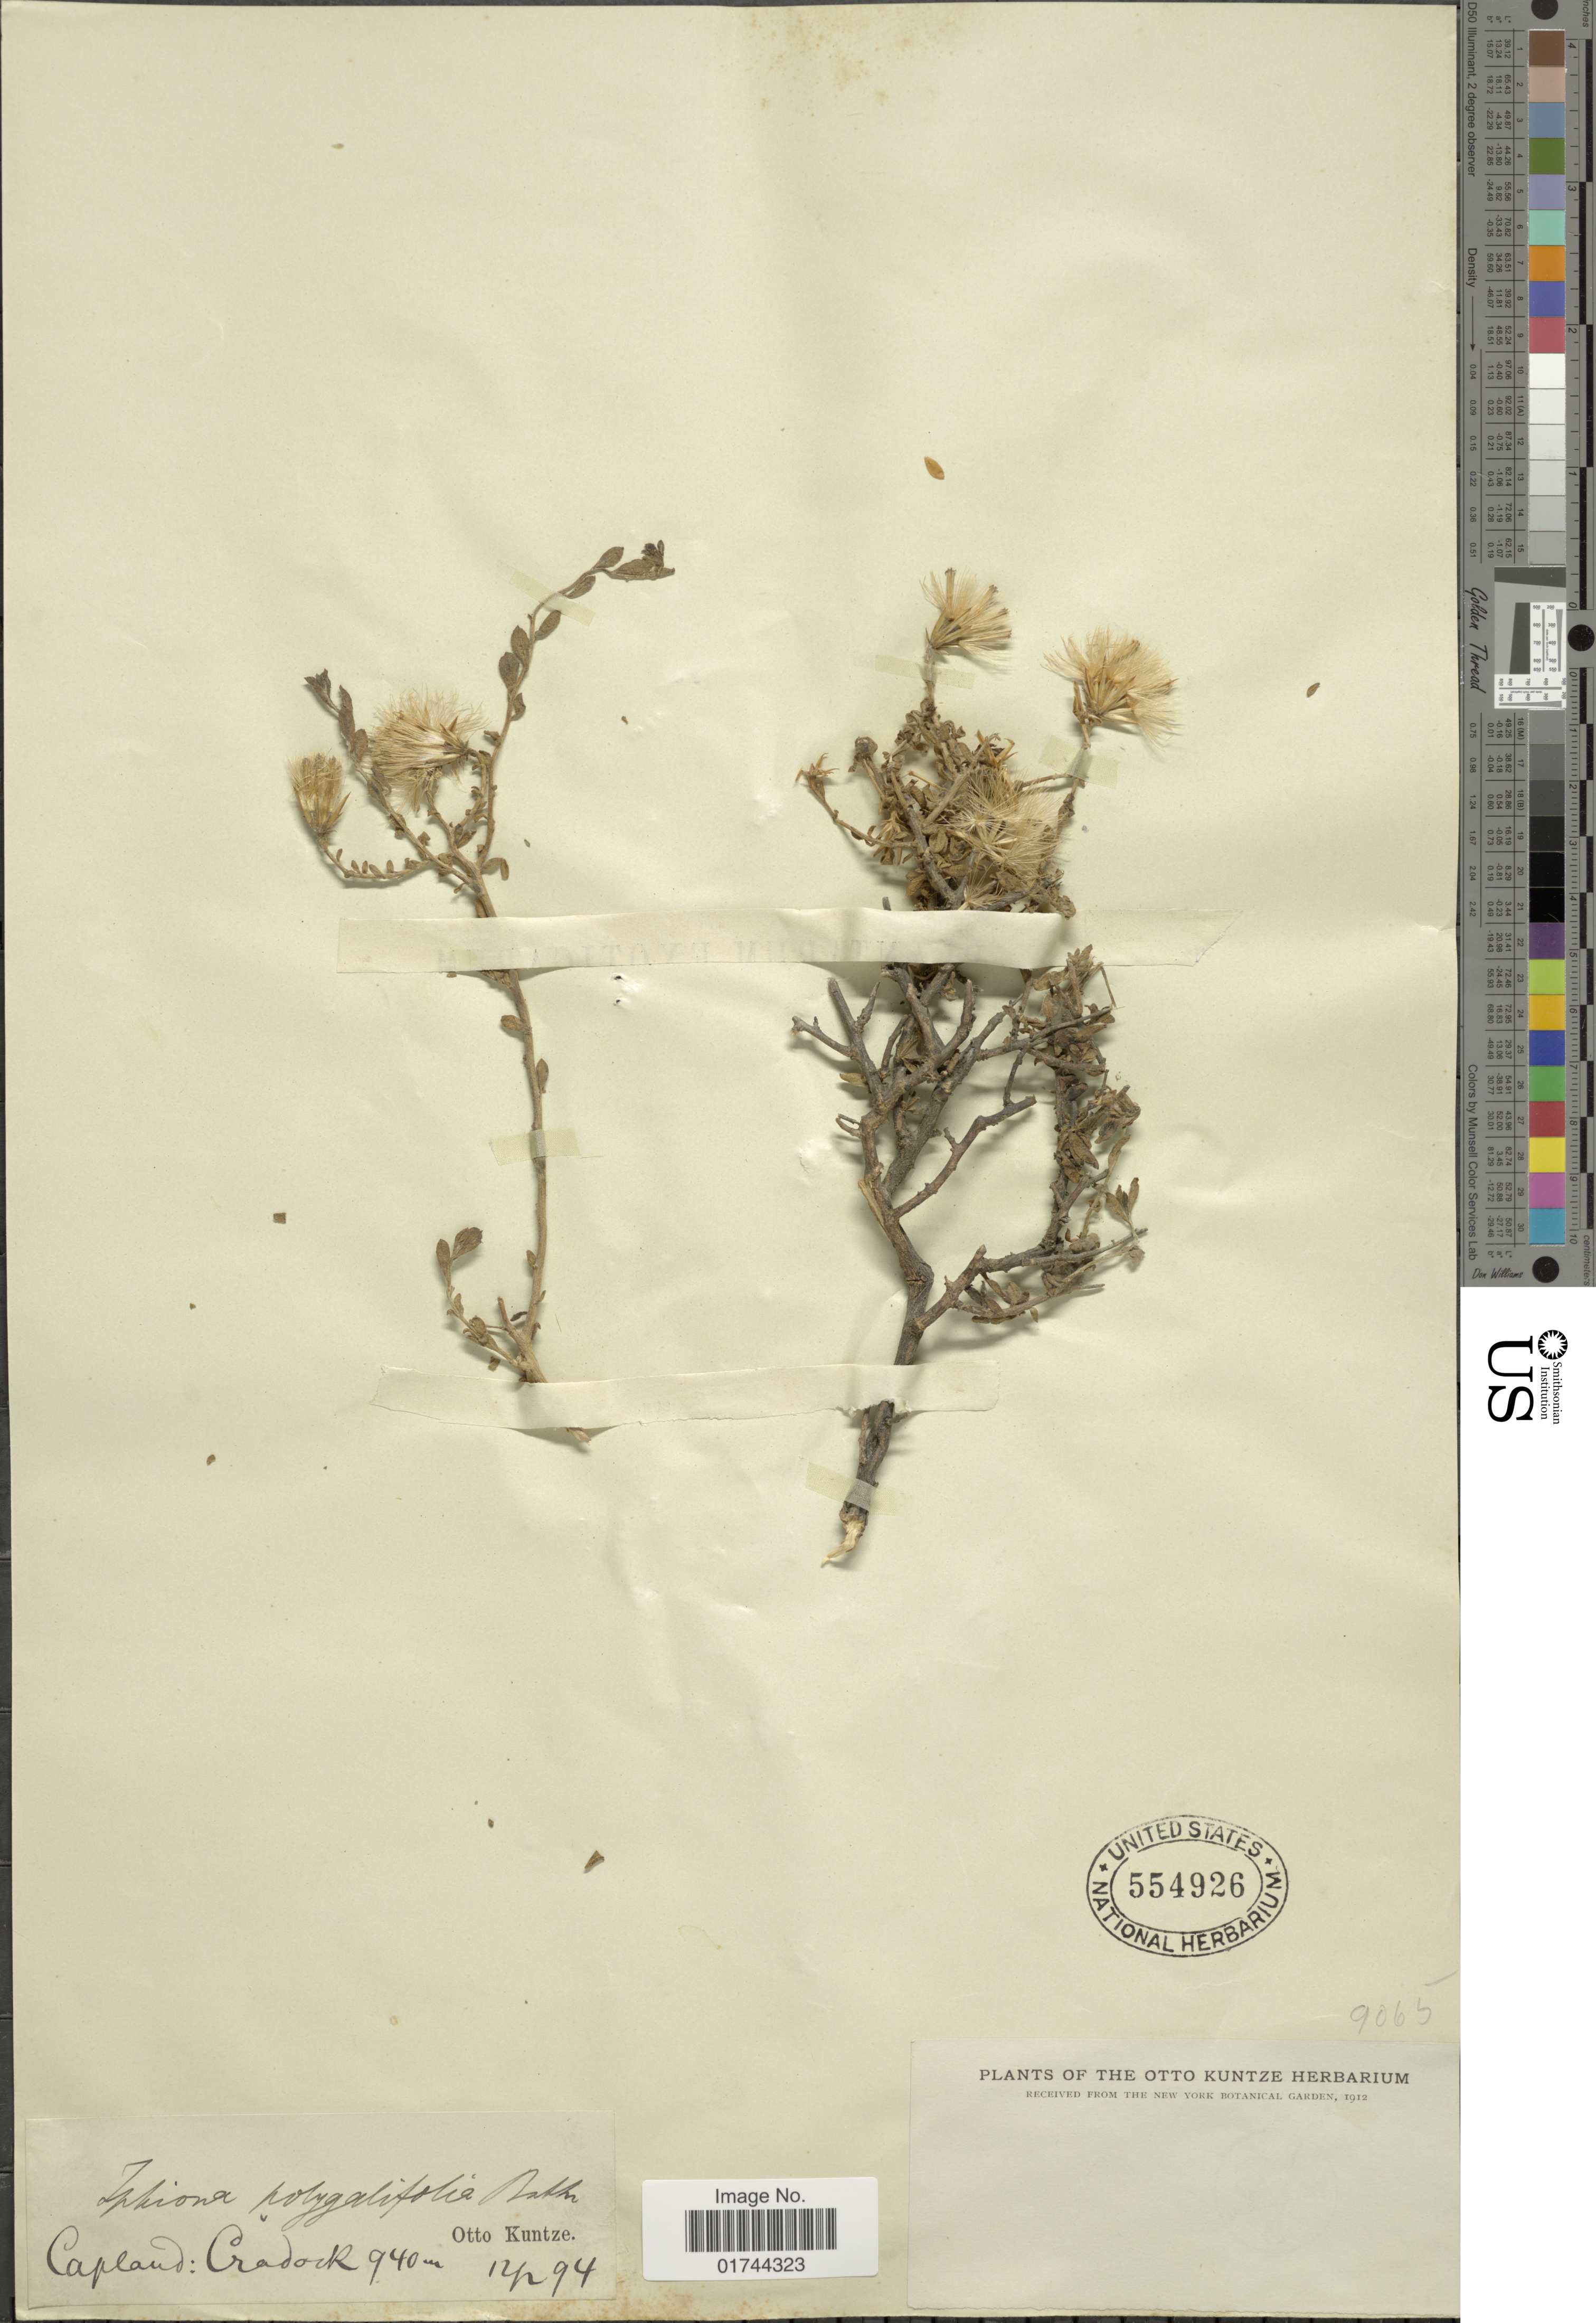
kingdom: Plantae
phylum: Tracheophyta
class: Magnoliopsida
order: Asterales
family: Asteraceae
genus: Iphiona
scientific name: Iphiona polygalifolia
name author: Benth. & Hook. f.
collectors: C.E.O. Kuntze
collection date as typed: Transcribed d/m/y: 12/2/94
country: South Africa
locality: Capland: Cradock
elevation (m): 940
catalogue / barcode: US 554926